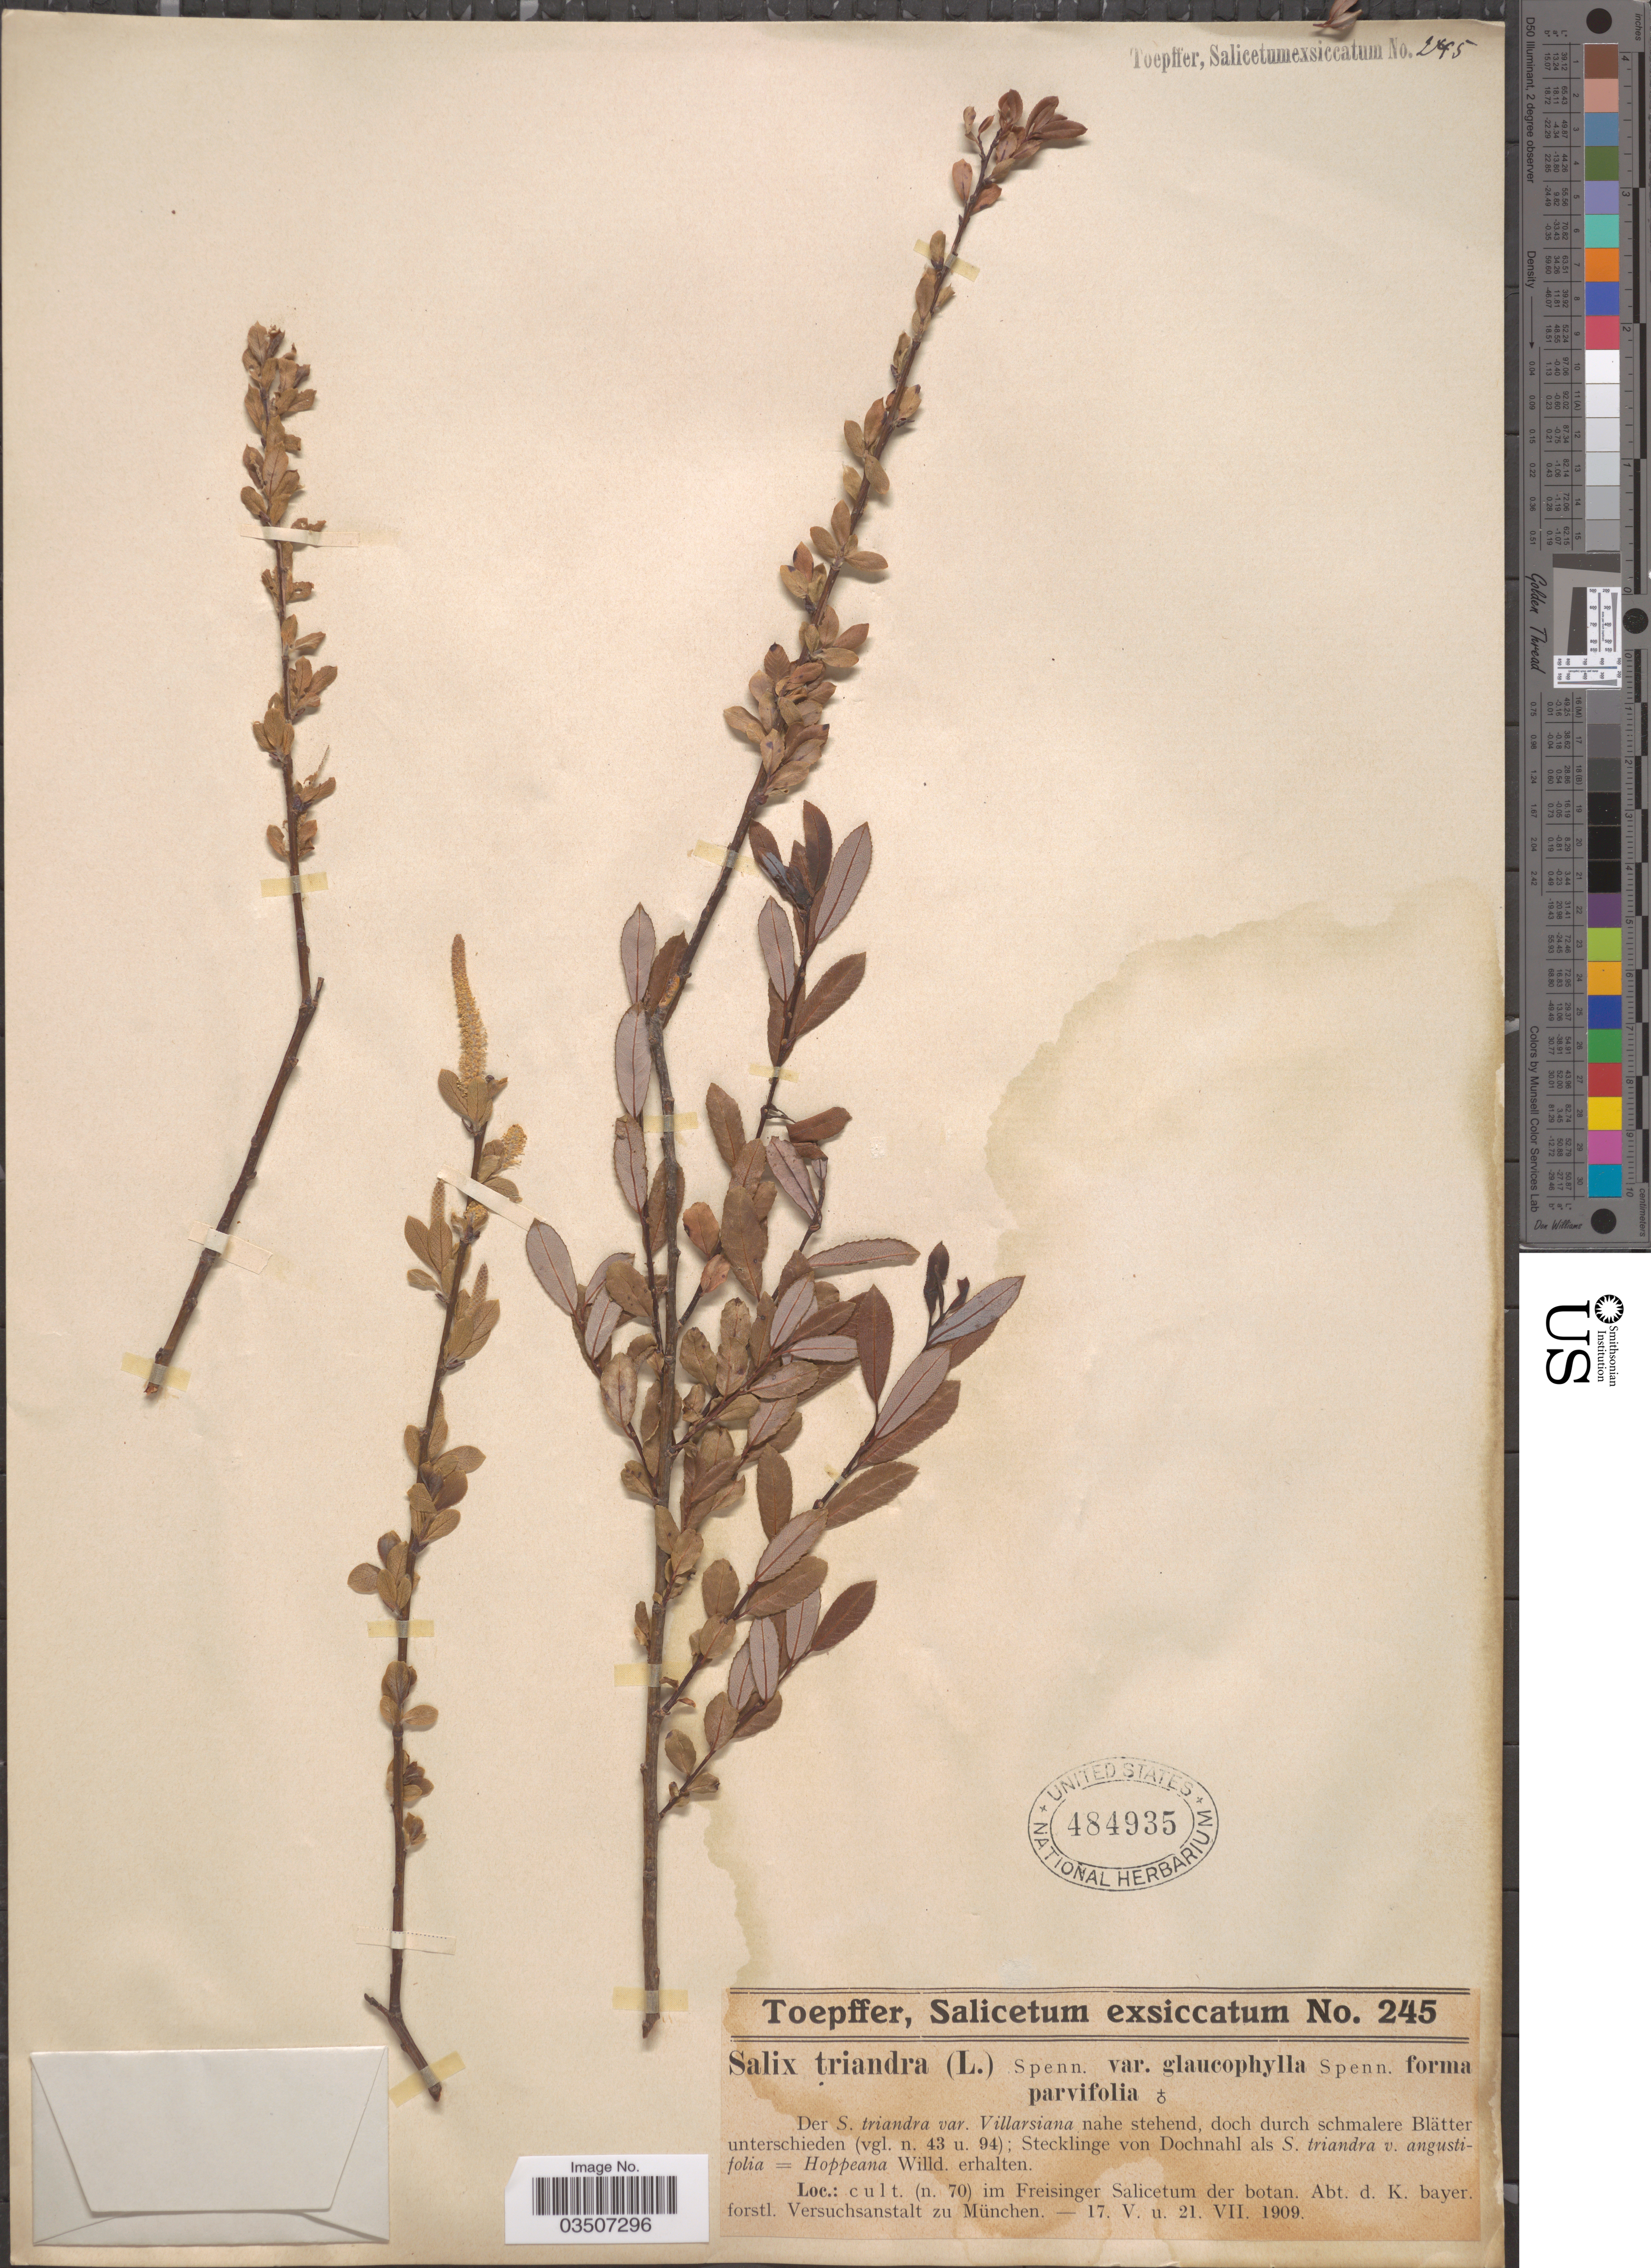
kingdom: Plantae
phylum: Tracheophyta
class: Magnoliopsida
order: Malpighiales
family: Salicaceae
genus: Salix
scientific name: Salix triandra var. glaucophylla f. parvifolia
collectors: A. Toepffer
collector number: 245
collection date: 1909-05-17/1909-07-21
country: Germany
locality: Im Freisinger Salicetum der botan Abt. d. K. bayer. forstl. Versuchsanstalt zu München.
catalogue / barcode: US 484935